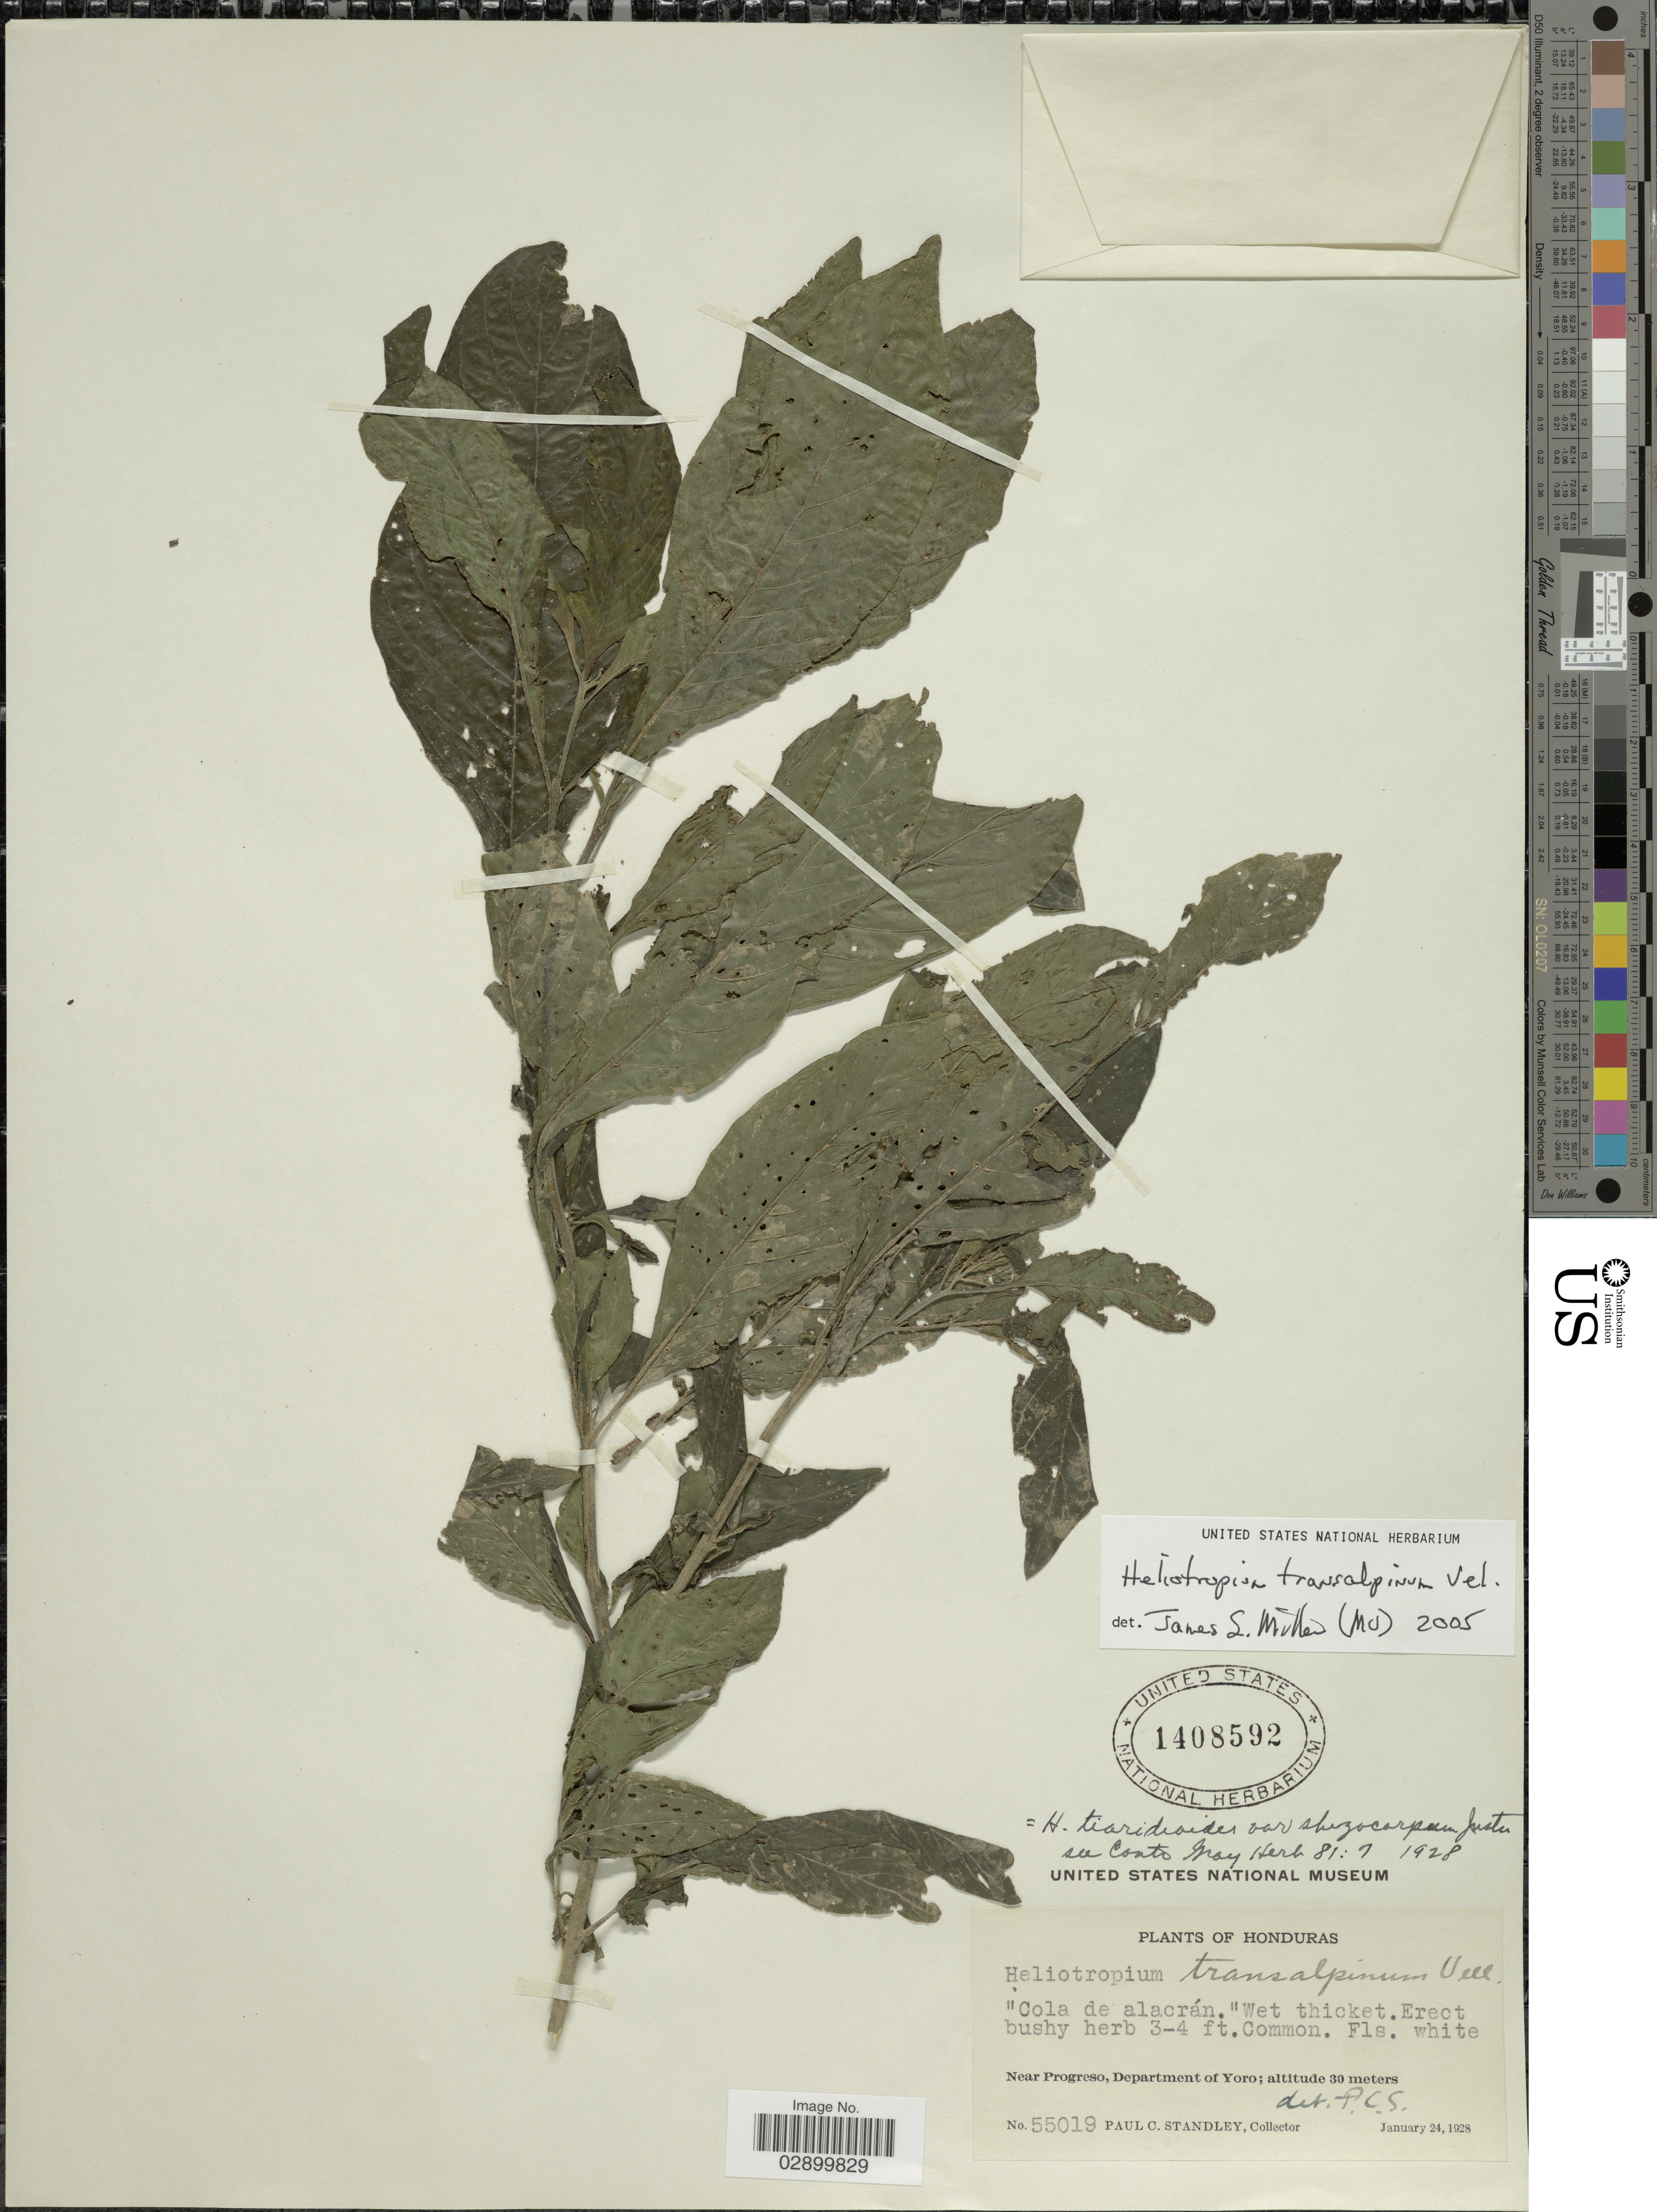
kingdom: Plantae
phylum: Tracheophyta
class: Magnoliopsida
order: Boraginales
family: Heliotropiaceae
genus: Heliotropium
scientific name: Heliotropium transalpinum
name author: Vell.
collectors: P. C. Standley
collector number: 55019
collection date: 1928-01-24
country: Honduras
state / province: Yoro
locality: Near Progreso, Department of Yoro.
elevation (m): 30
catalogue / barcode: US 1408592